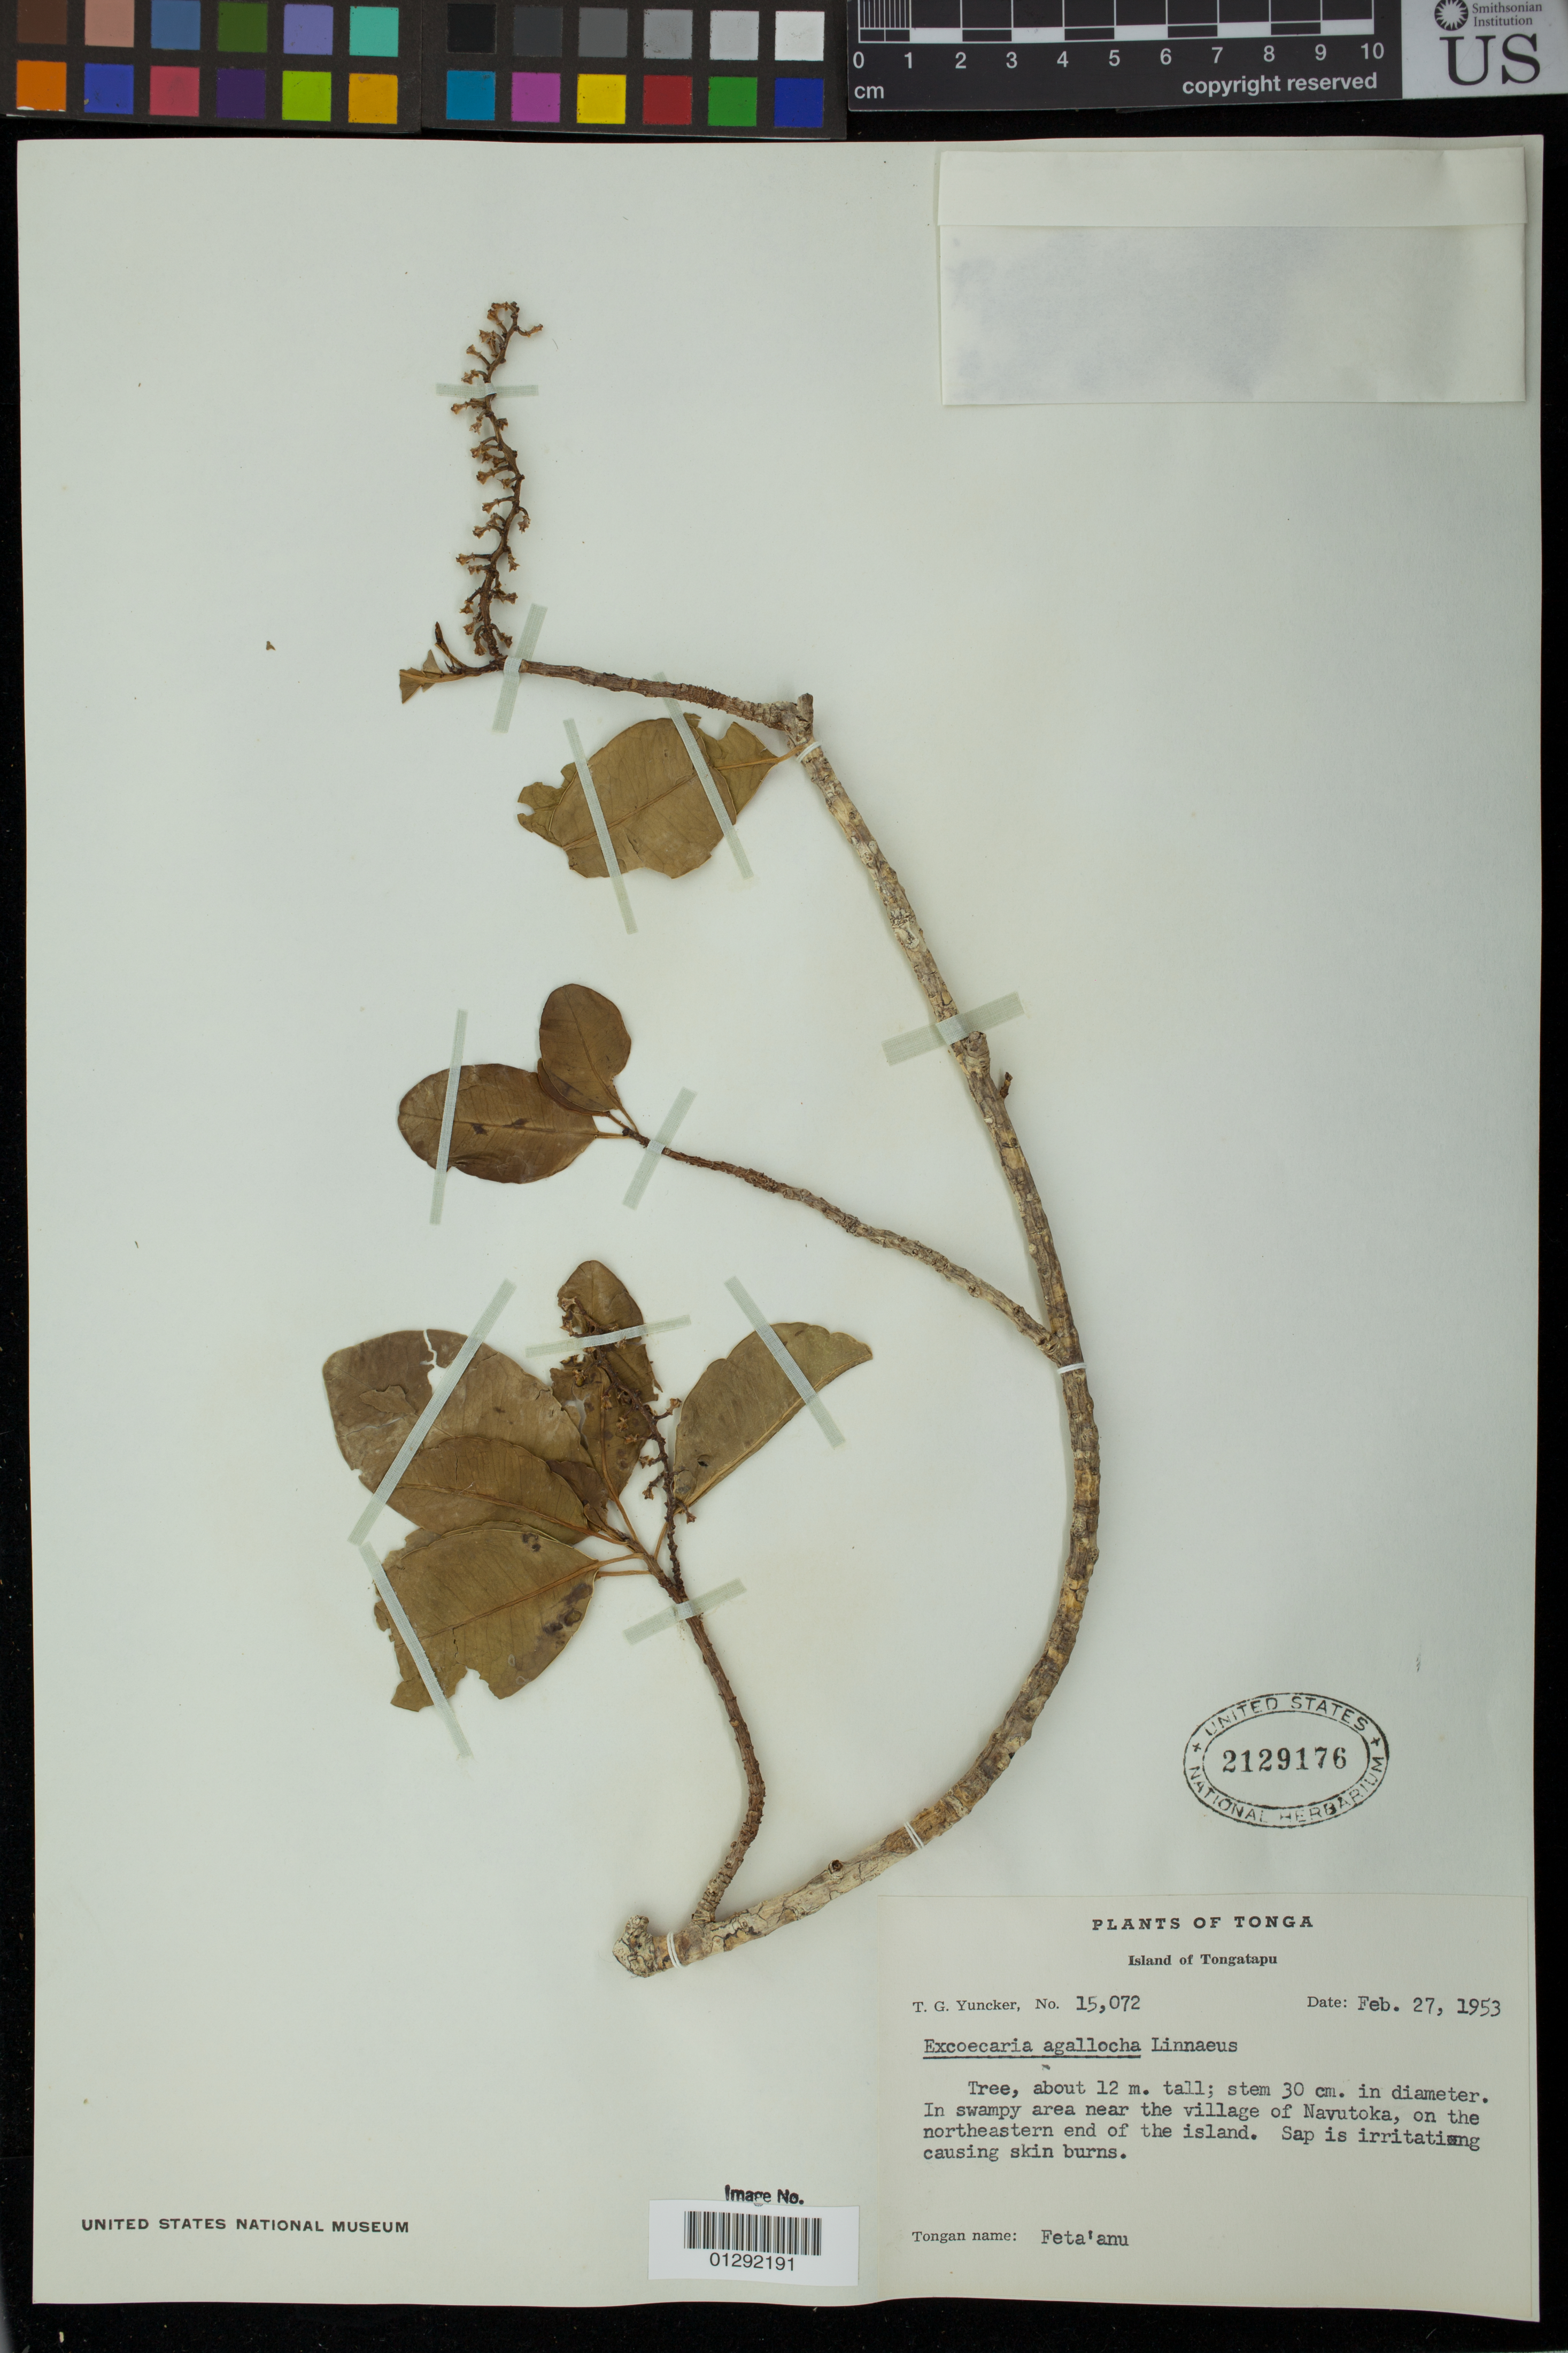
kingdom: Plantae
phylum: Tracheophyta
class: Magnoliopsida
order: Malpighiales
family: Euphorbiaceae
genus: Excoecaria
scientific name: Excoecaria agallocha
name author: L.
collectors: T. G. Yuncker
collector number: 15072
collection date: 1953-02-27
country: tonga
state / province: Tongatapu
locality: Near the village of Navutoka, on the northeastern end of the island.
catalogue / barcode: US 2129176